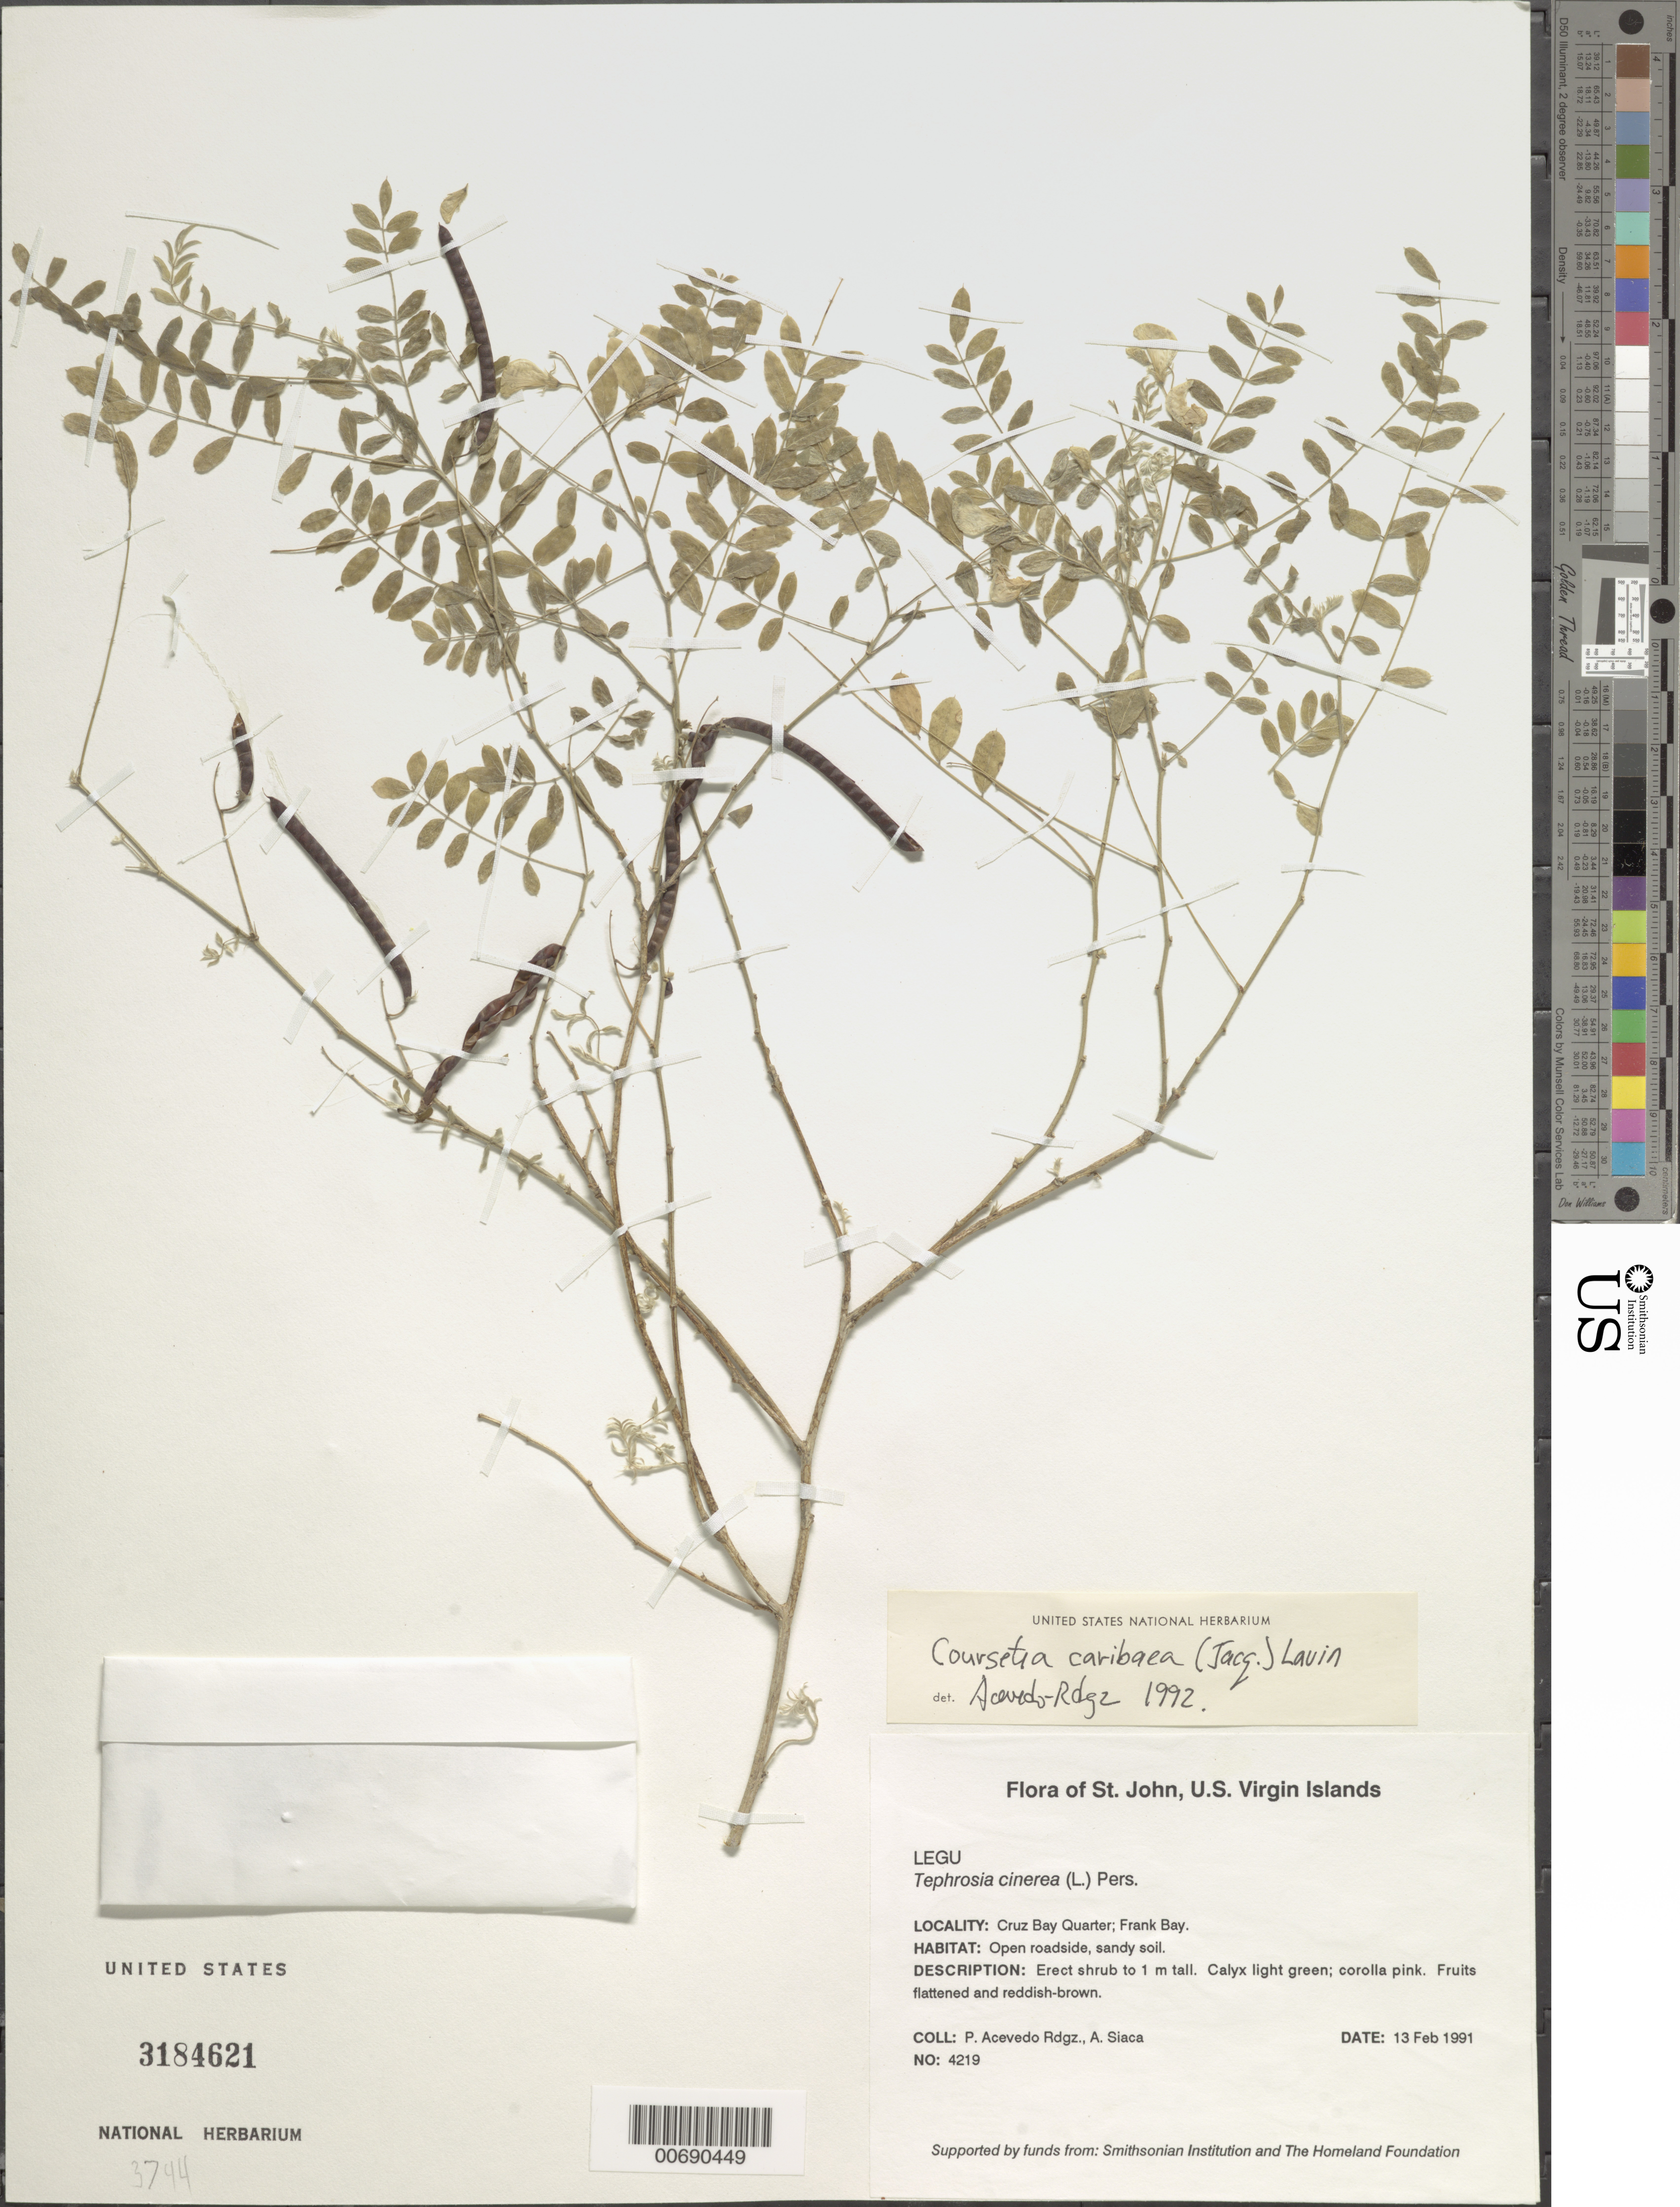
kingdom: Plantae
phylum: Tracheophyta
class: Magnoliopsida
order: Fabales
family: Fabaceae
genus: Coursetia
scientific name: Coursetia caribaea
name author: (Jacq.) Lavin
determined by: Acevedo-Rodríguez, P., (BOT), Smithsonian Institution - National Museum of Natural History (UNITED STATES)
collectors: P. Acevedo-Rodr. & A. Siaca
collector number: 4219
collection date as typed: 13 Feb 1991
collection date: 1991-02-13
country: U.S. Virgin Islands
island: St. John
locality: Cruz Bay Quarter; Frank Bay.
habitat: Open roadside, sandy soil.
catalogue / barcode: US 3184621